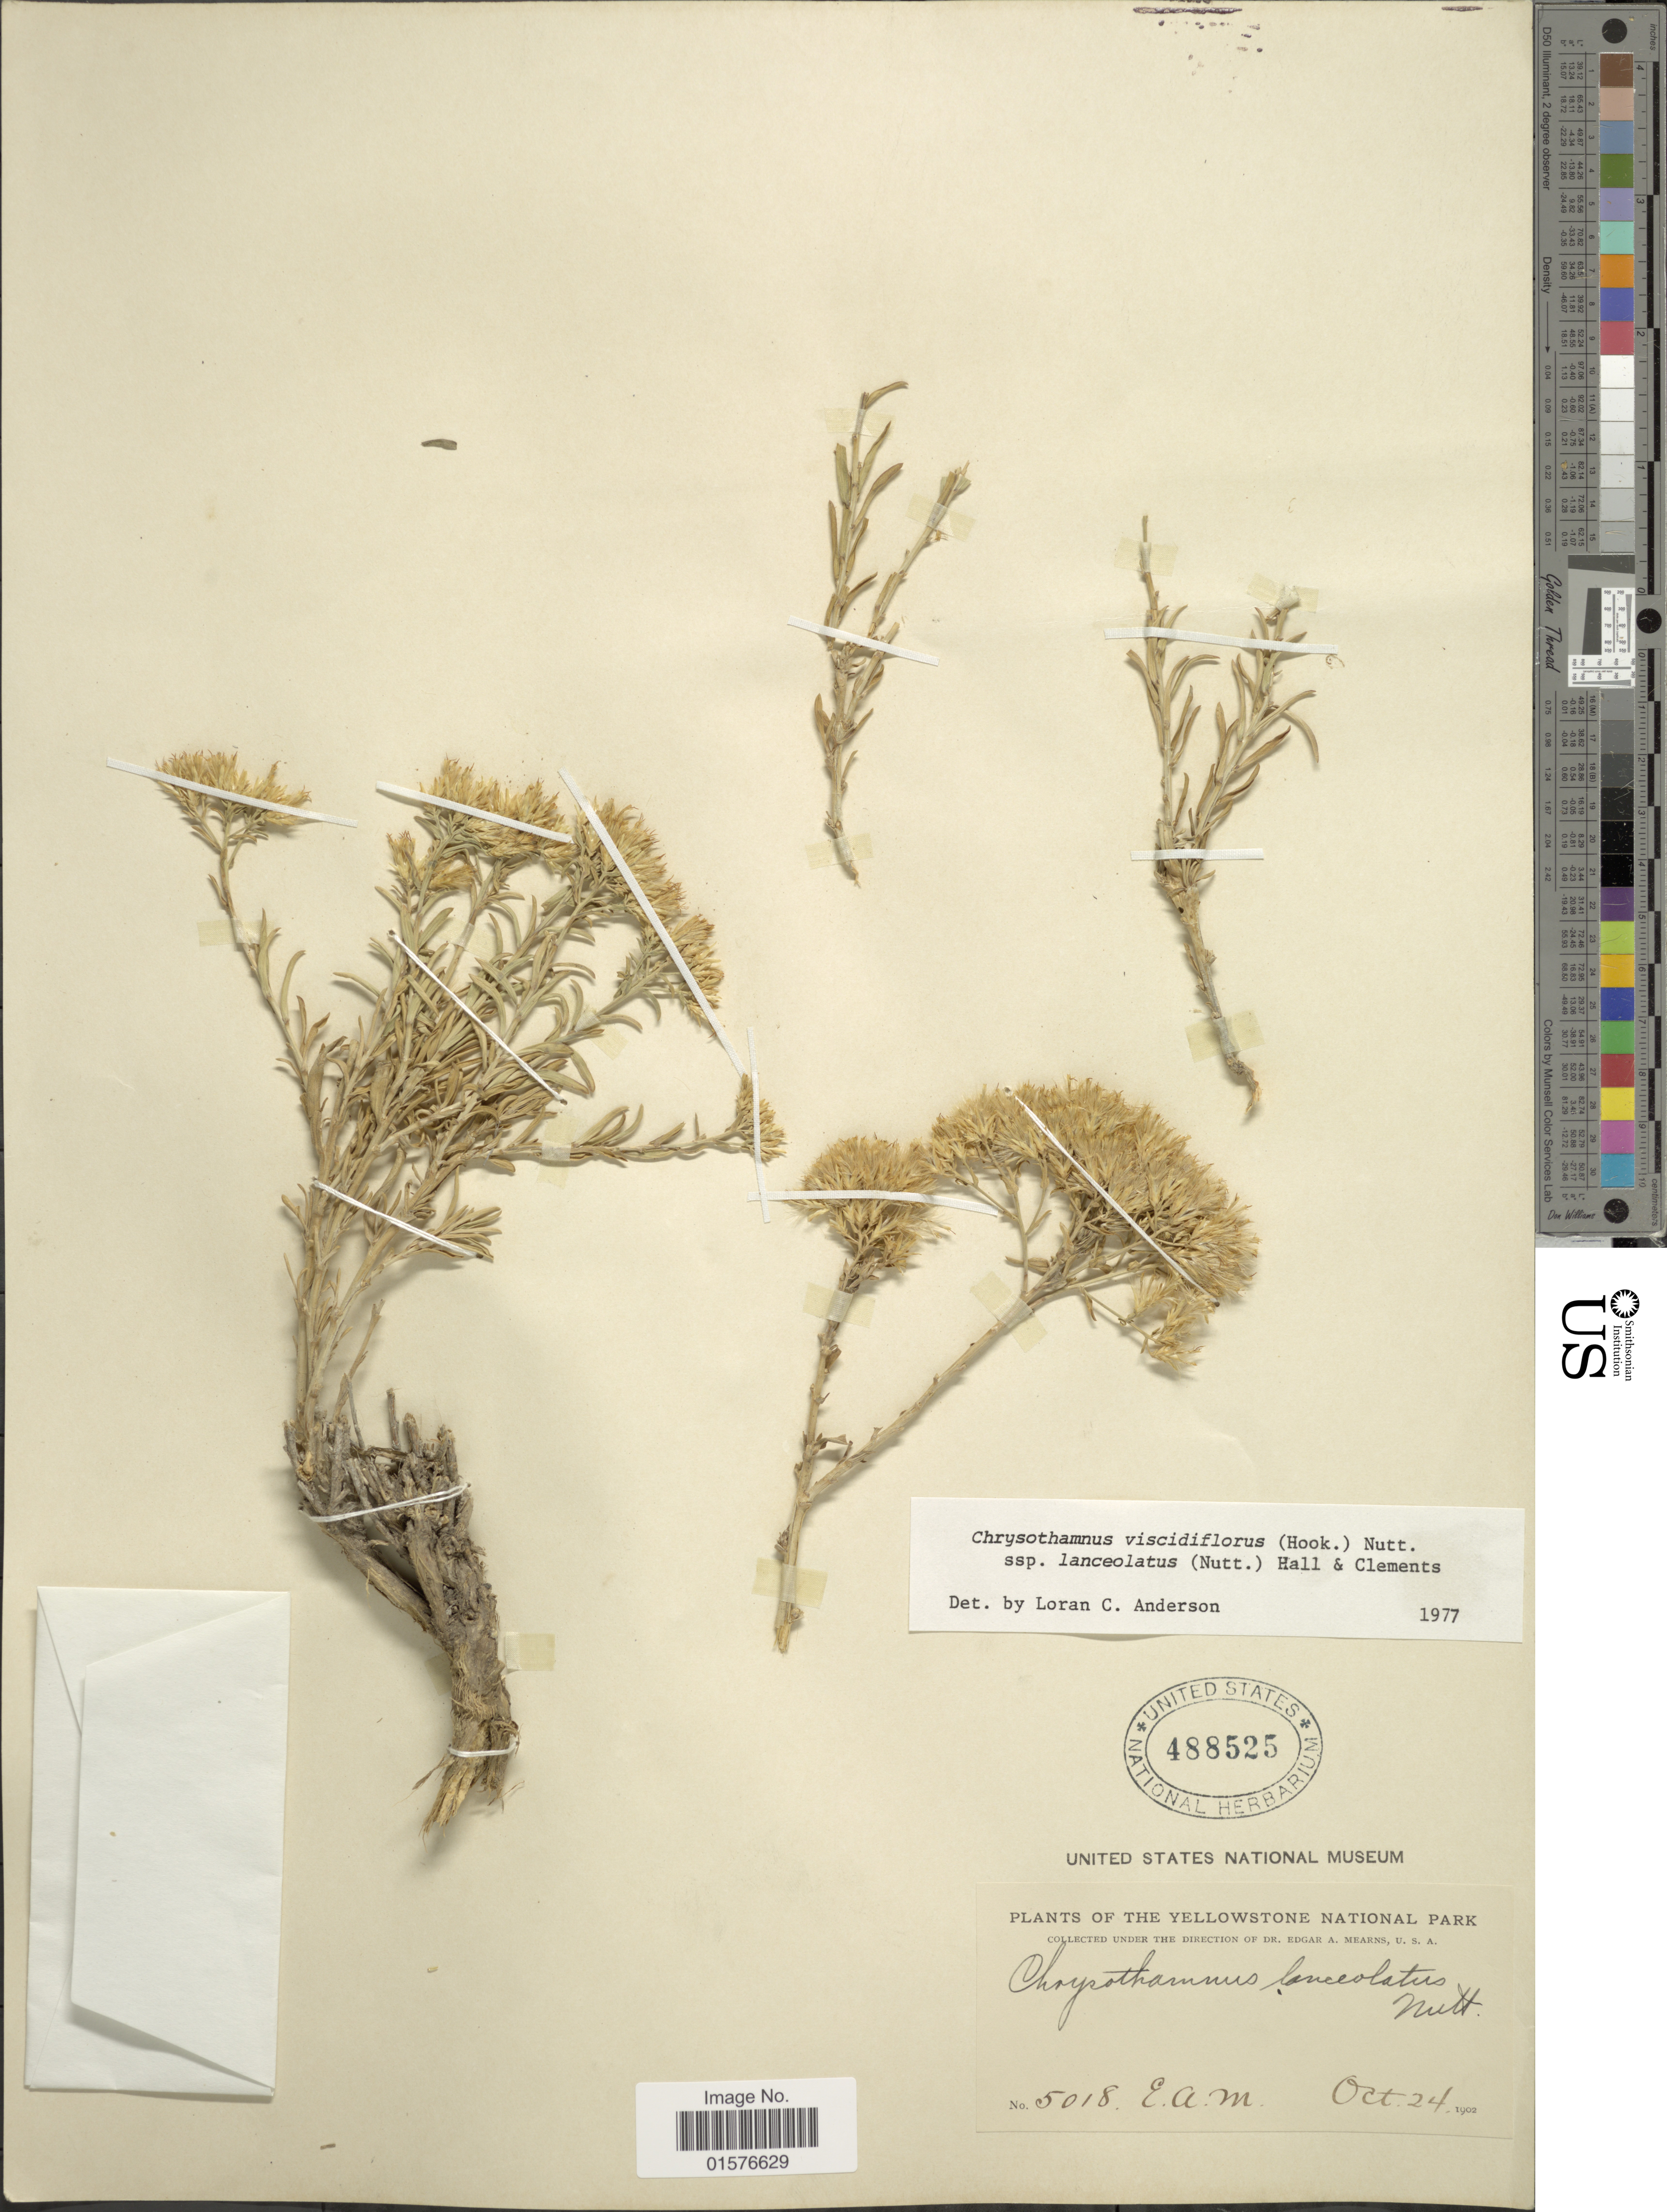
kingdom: Plantae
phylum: Tracheophyta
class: Magnoliopsida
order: Asterales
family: Asteraceae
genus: Chrysothamnus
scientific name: Chrysothamnus viscidiflorus subsp. lanceolatus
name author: (Nutt.) H.M. Hall & Clem.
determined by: Urbatsch, Lowell E., Curator (LSU), Louisiana State University (UNITED STATES)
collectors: E. A. Mearns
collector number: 5018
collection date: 1902-10-24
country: United States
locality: The Yellowstone National Park.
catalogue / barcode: US 488525